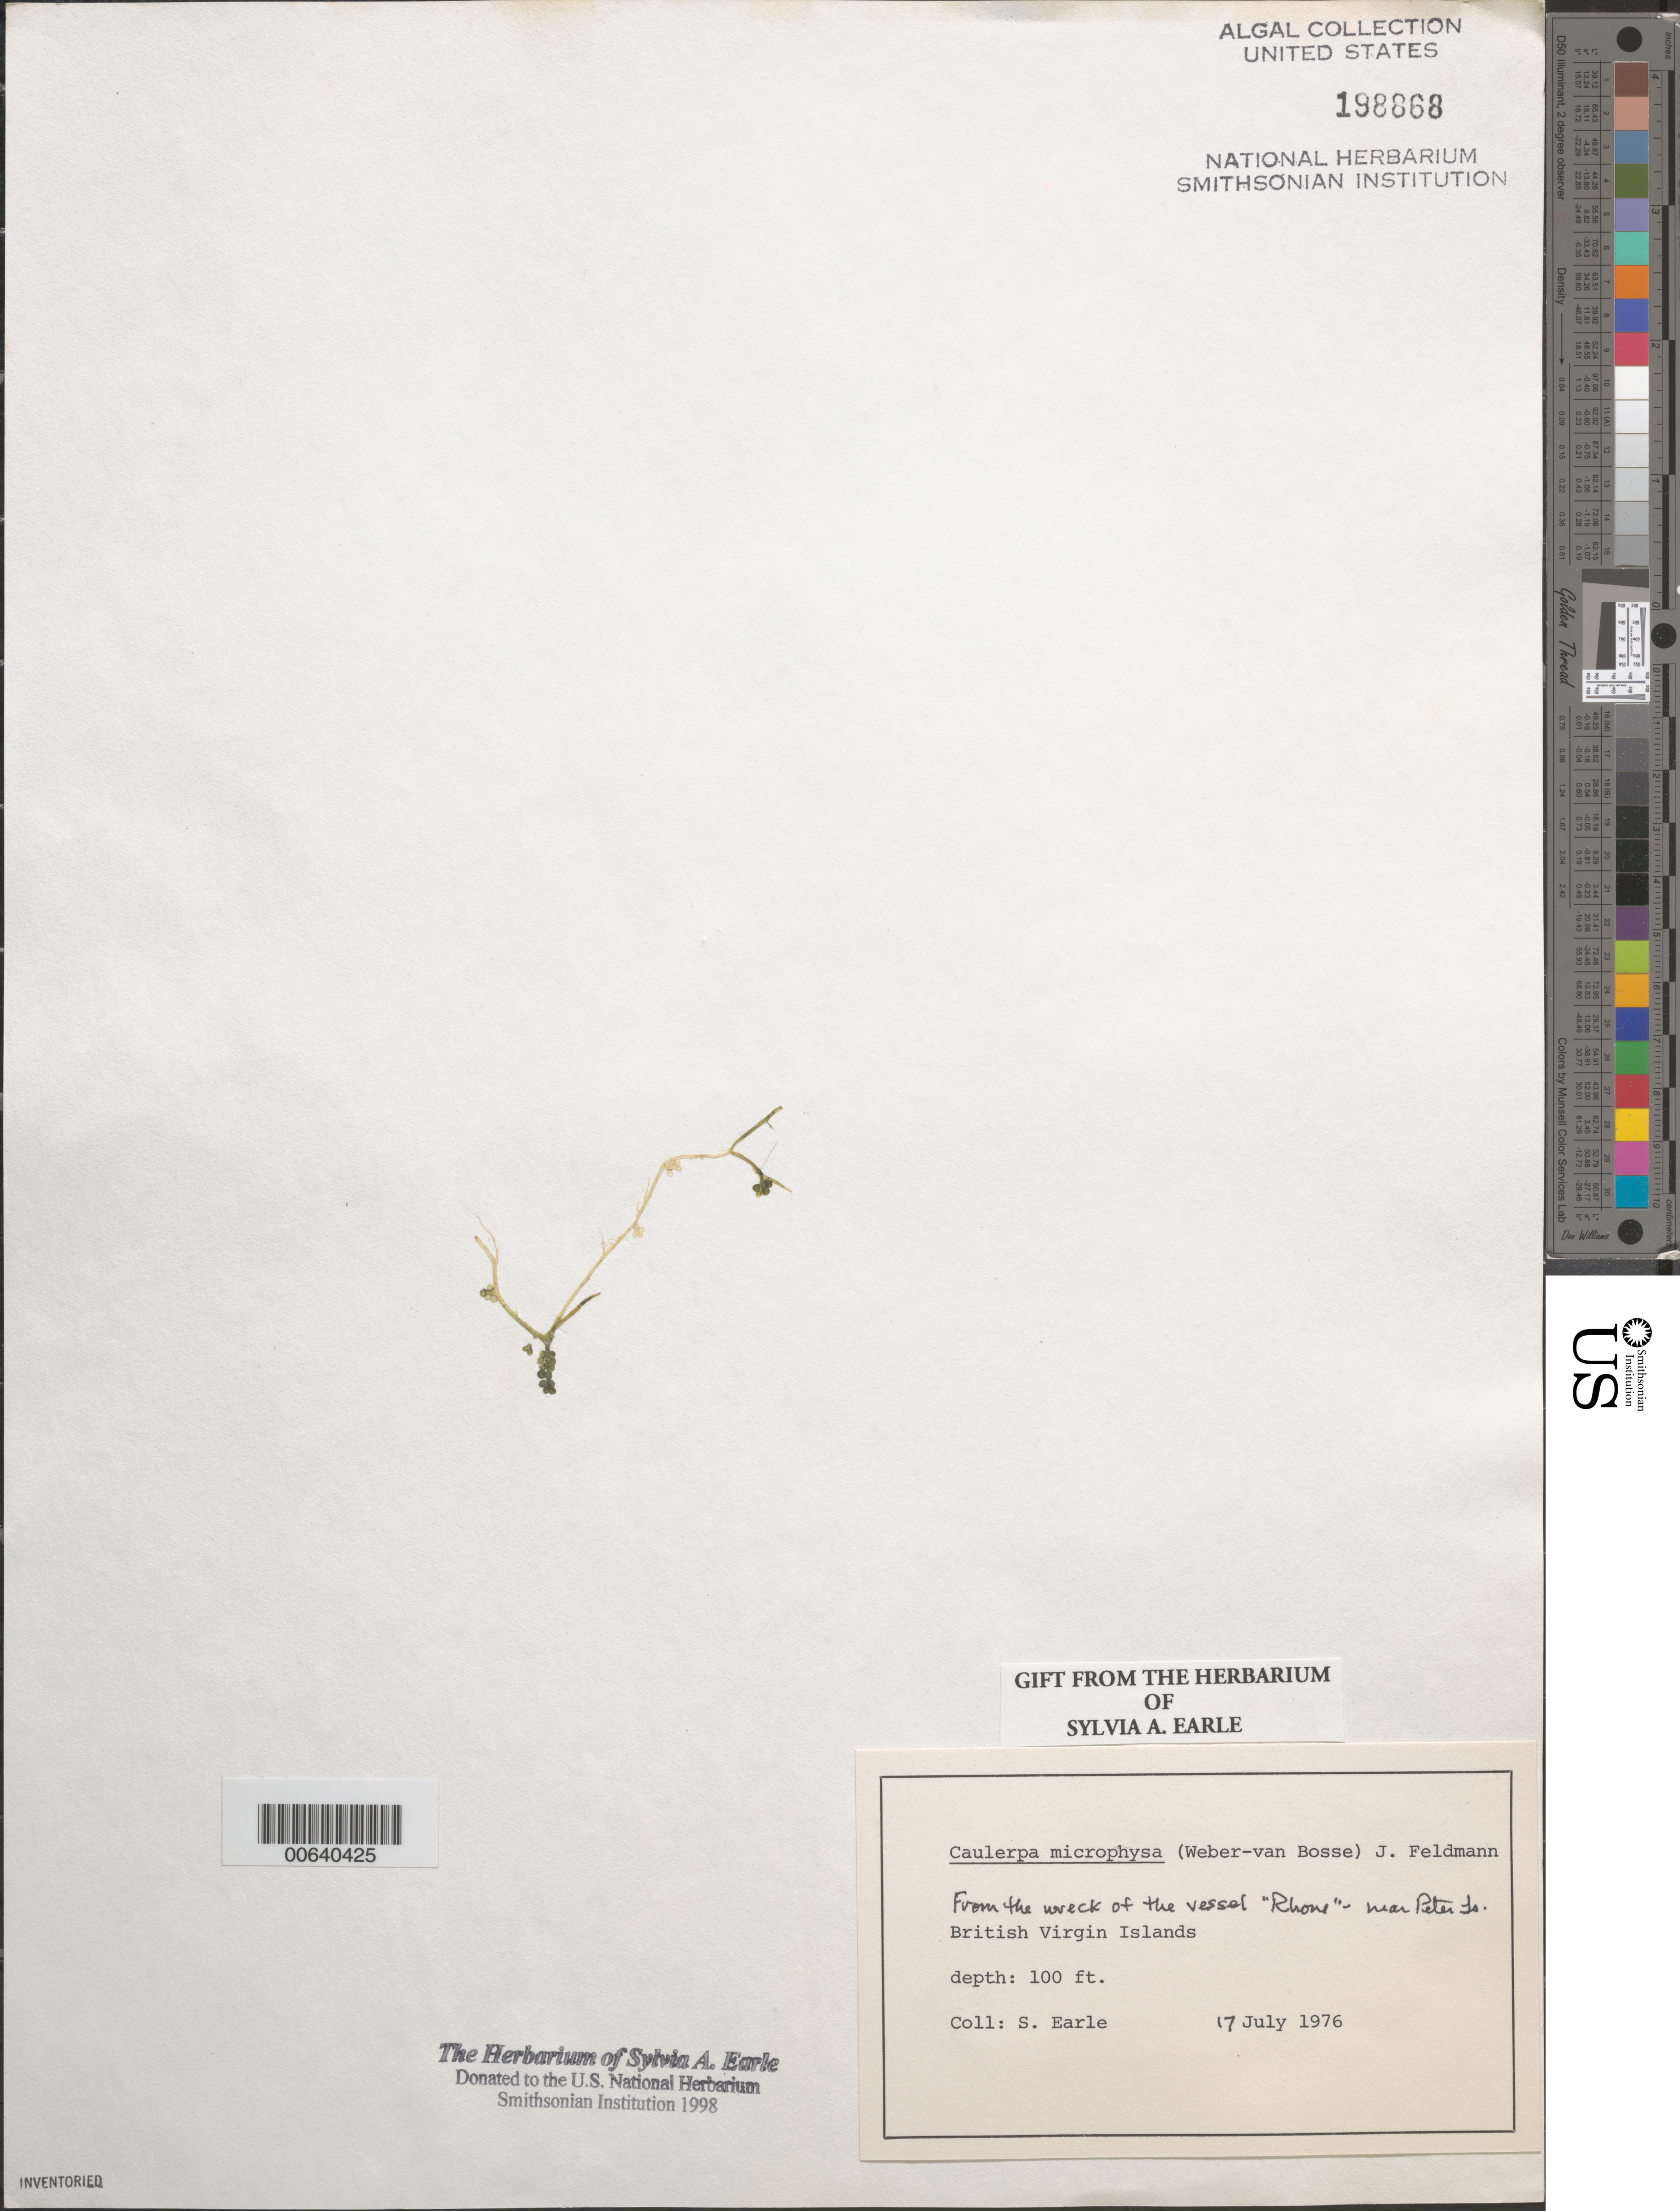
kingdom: Plantae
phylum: Chlorophyta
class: Ulvophyceae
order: Bryopsidales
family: Caulerpaceae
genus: Caulerpa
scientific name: Caulerpa microphysa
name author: (Weber Bosse) Feldmann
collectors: S. A. Earle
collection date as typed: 17 Jul 1976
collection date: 1976-07-17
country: British Virgin Islands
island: Peter Island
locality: Wreck of vessel Rhone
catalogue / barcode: US 198868